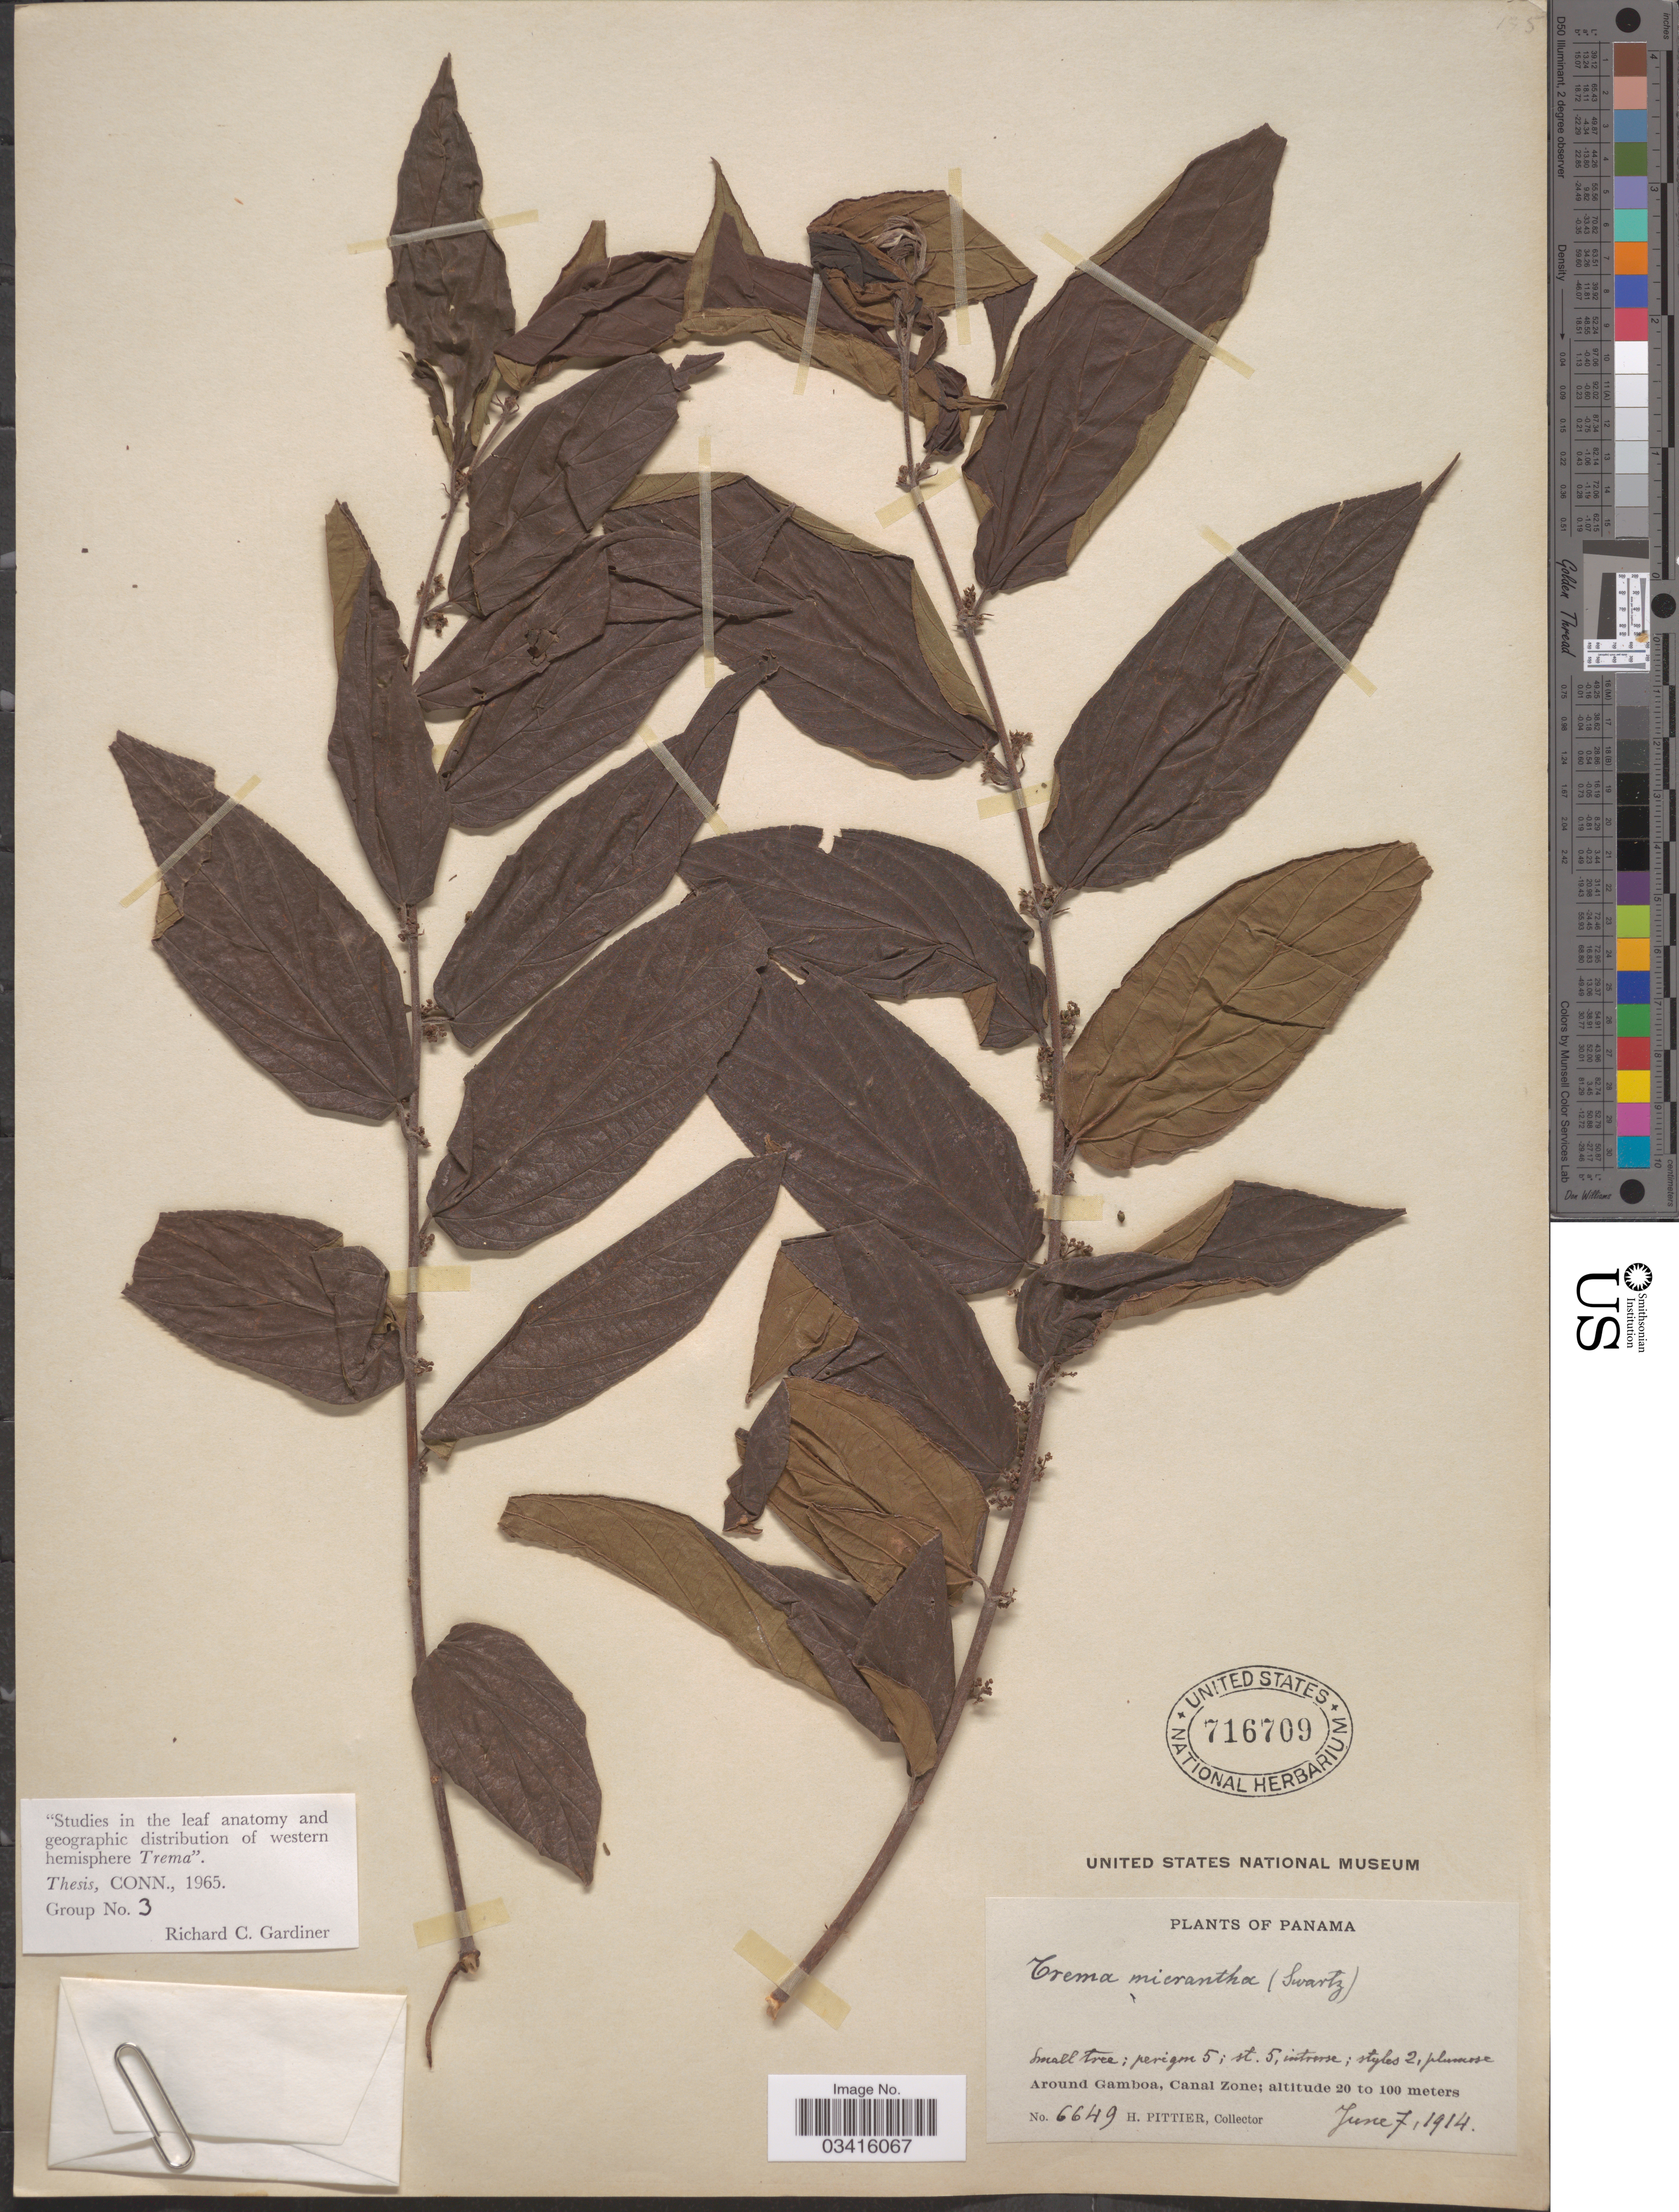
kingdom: Plantae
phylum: Tracheophyta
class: Magnoliopsida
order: Rosales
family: Cannabaceae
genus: Trema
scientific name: Trema micranthum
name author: (L.) Blume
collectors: H. F. Pittier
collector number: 6649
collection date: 1914-06-07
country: Panama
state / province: Colón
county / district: Canal Zone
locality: Around Gamboa, Canal Zone.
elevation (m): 20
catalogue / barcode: US 716709